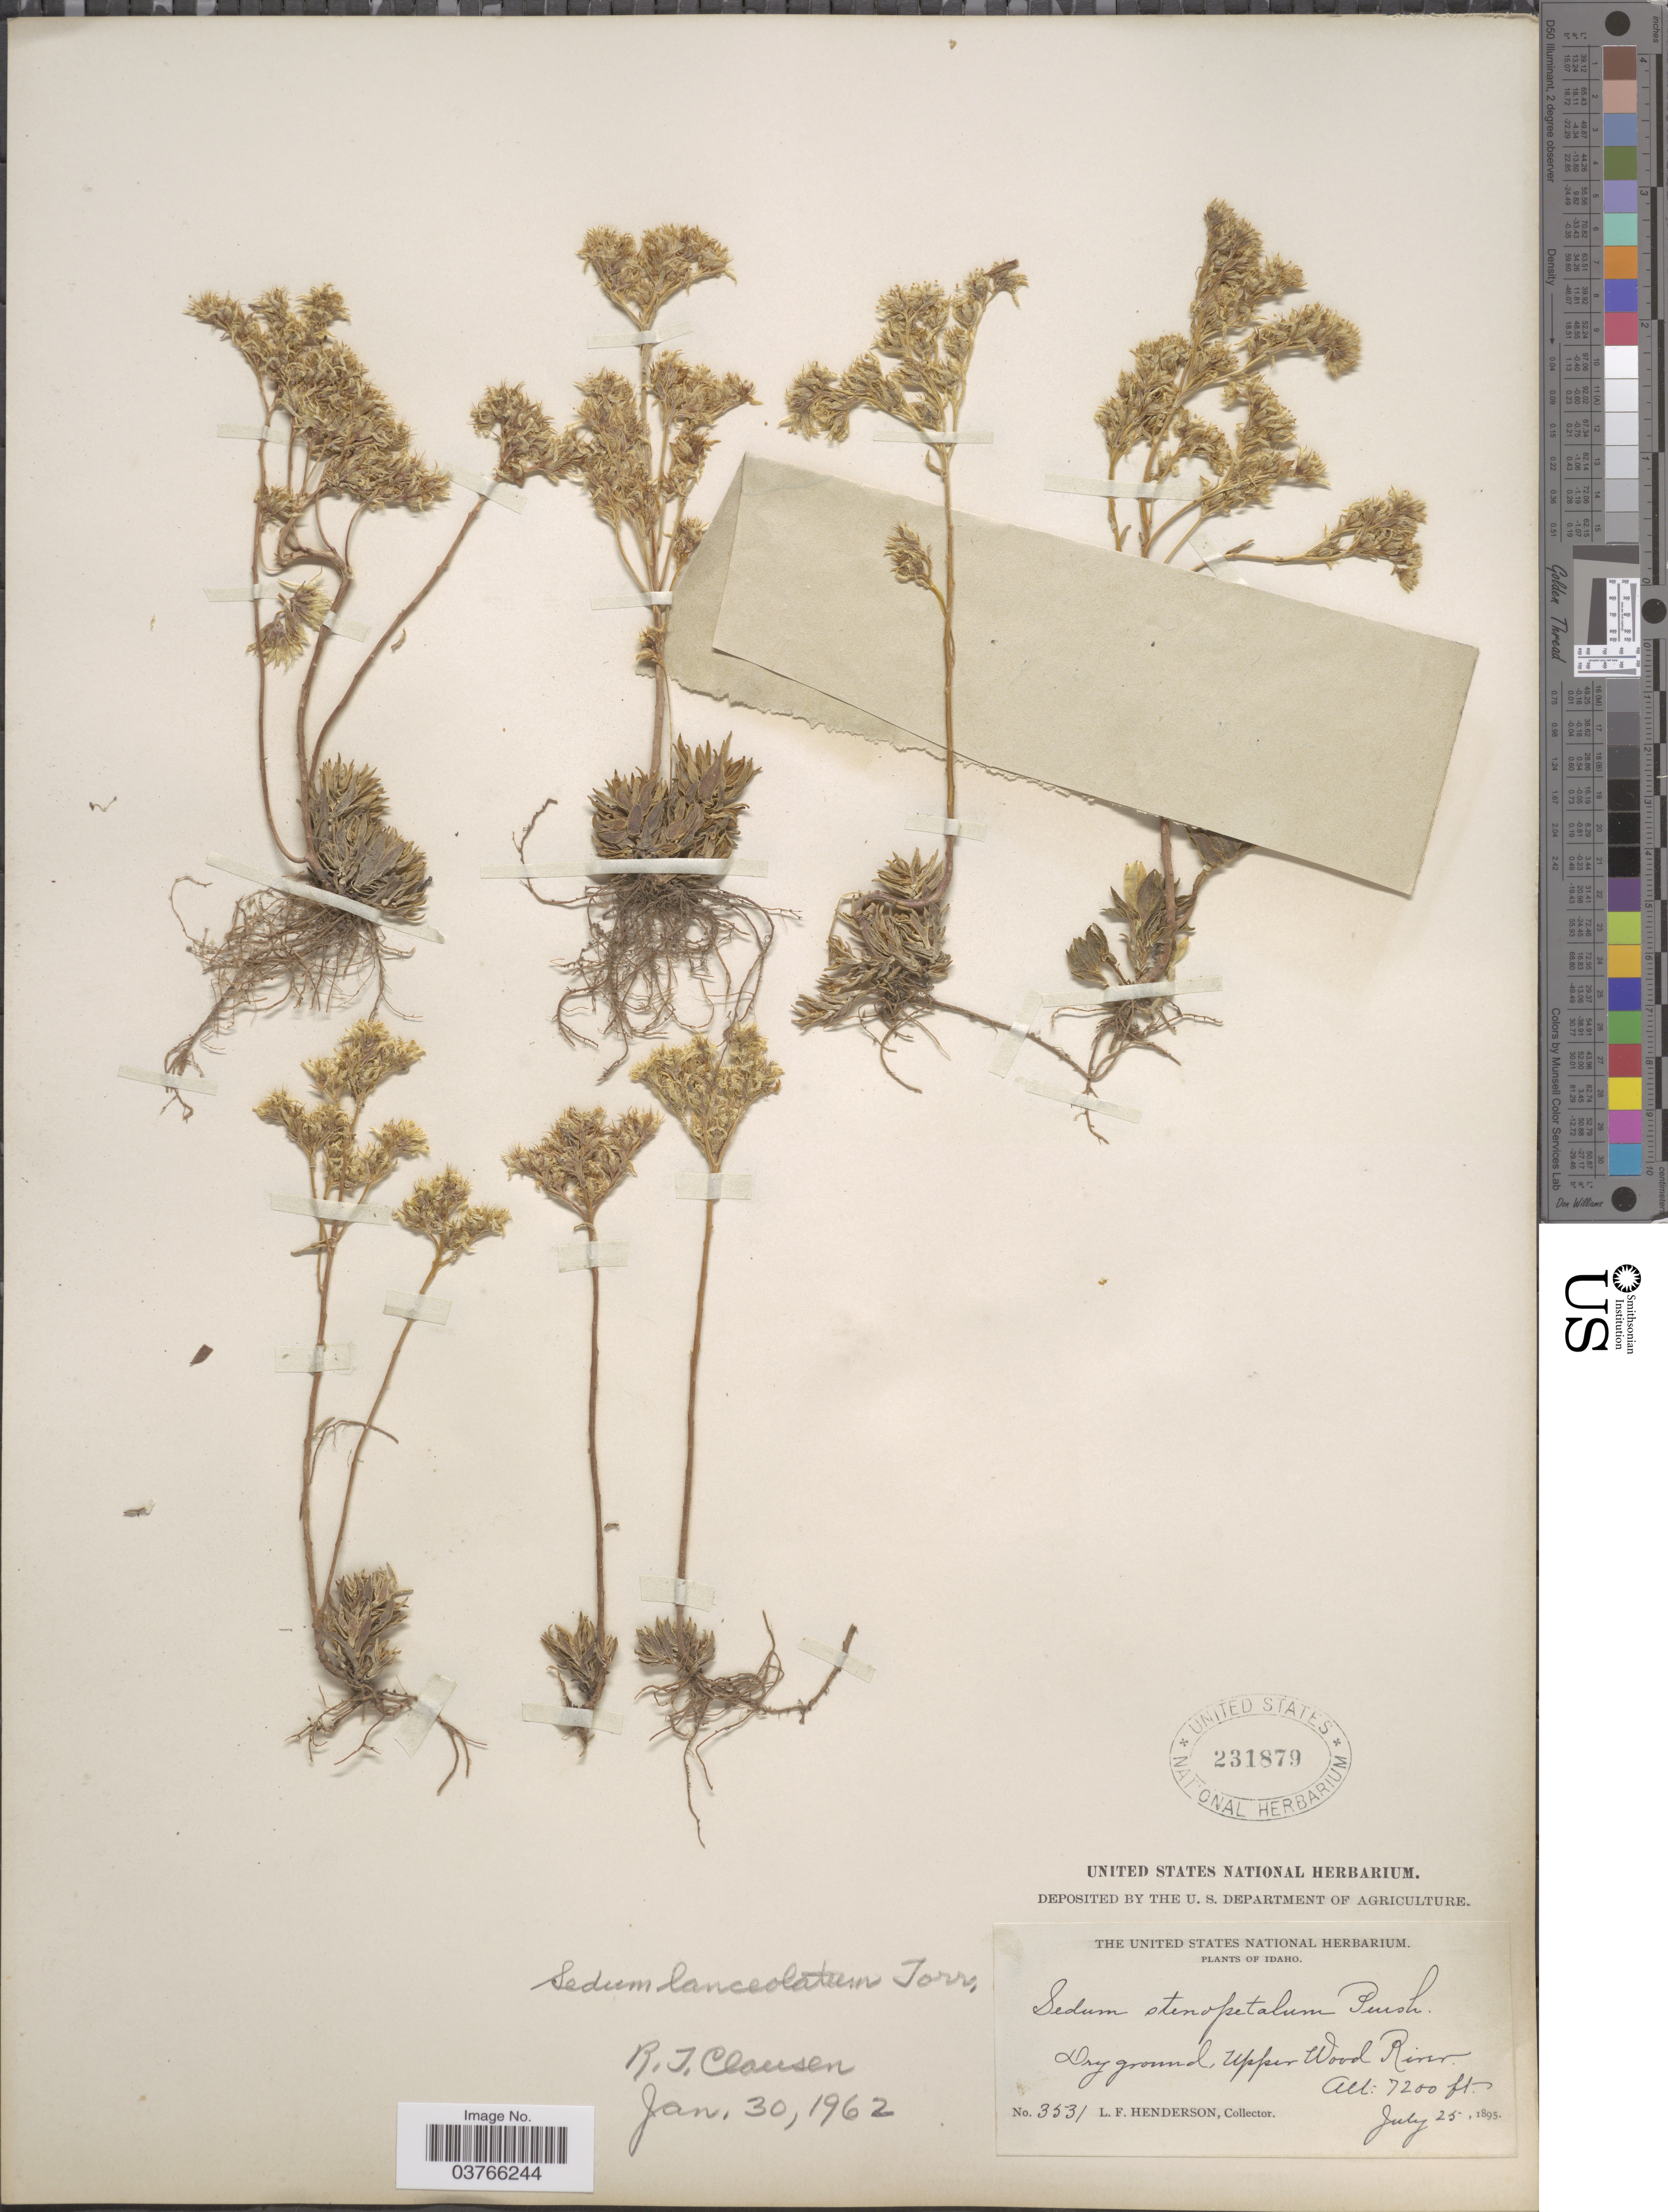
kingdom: Plantae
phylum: Tracheophyta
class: Magnoliopsida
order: Saxifragales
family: Crassulaceae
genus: Sedum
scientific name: Sedum lanceolatum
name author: Torr.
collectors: L. Henderson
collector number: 3531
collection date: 1895-07-25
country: United States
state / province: Idaho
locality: Dry ground, Upper Wood River.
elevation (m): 2195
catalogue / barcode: US 231879